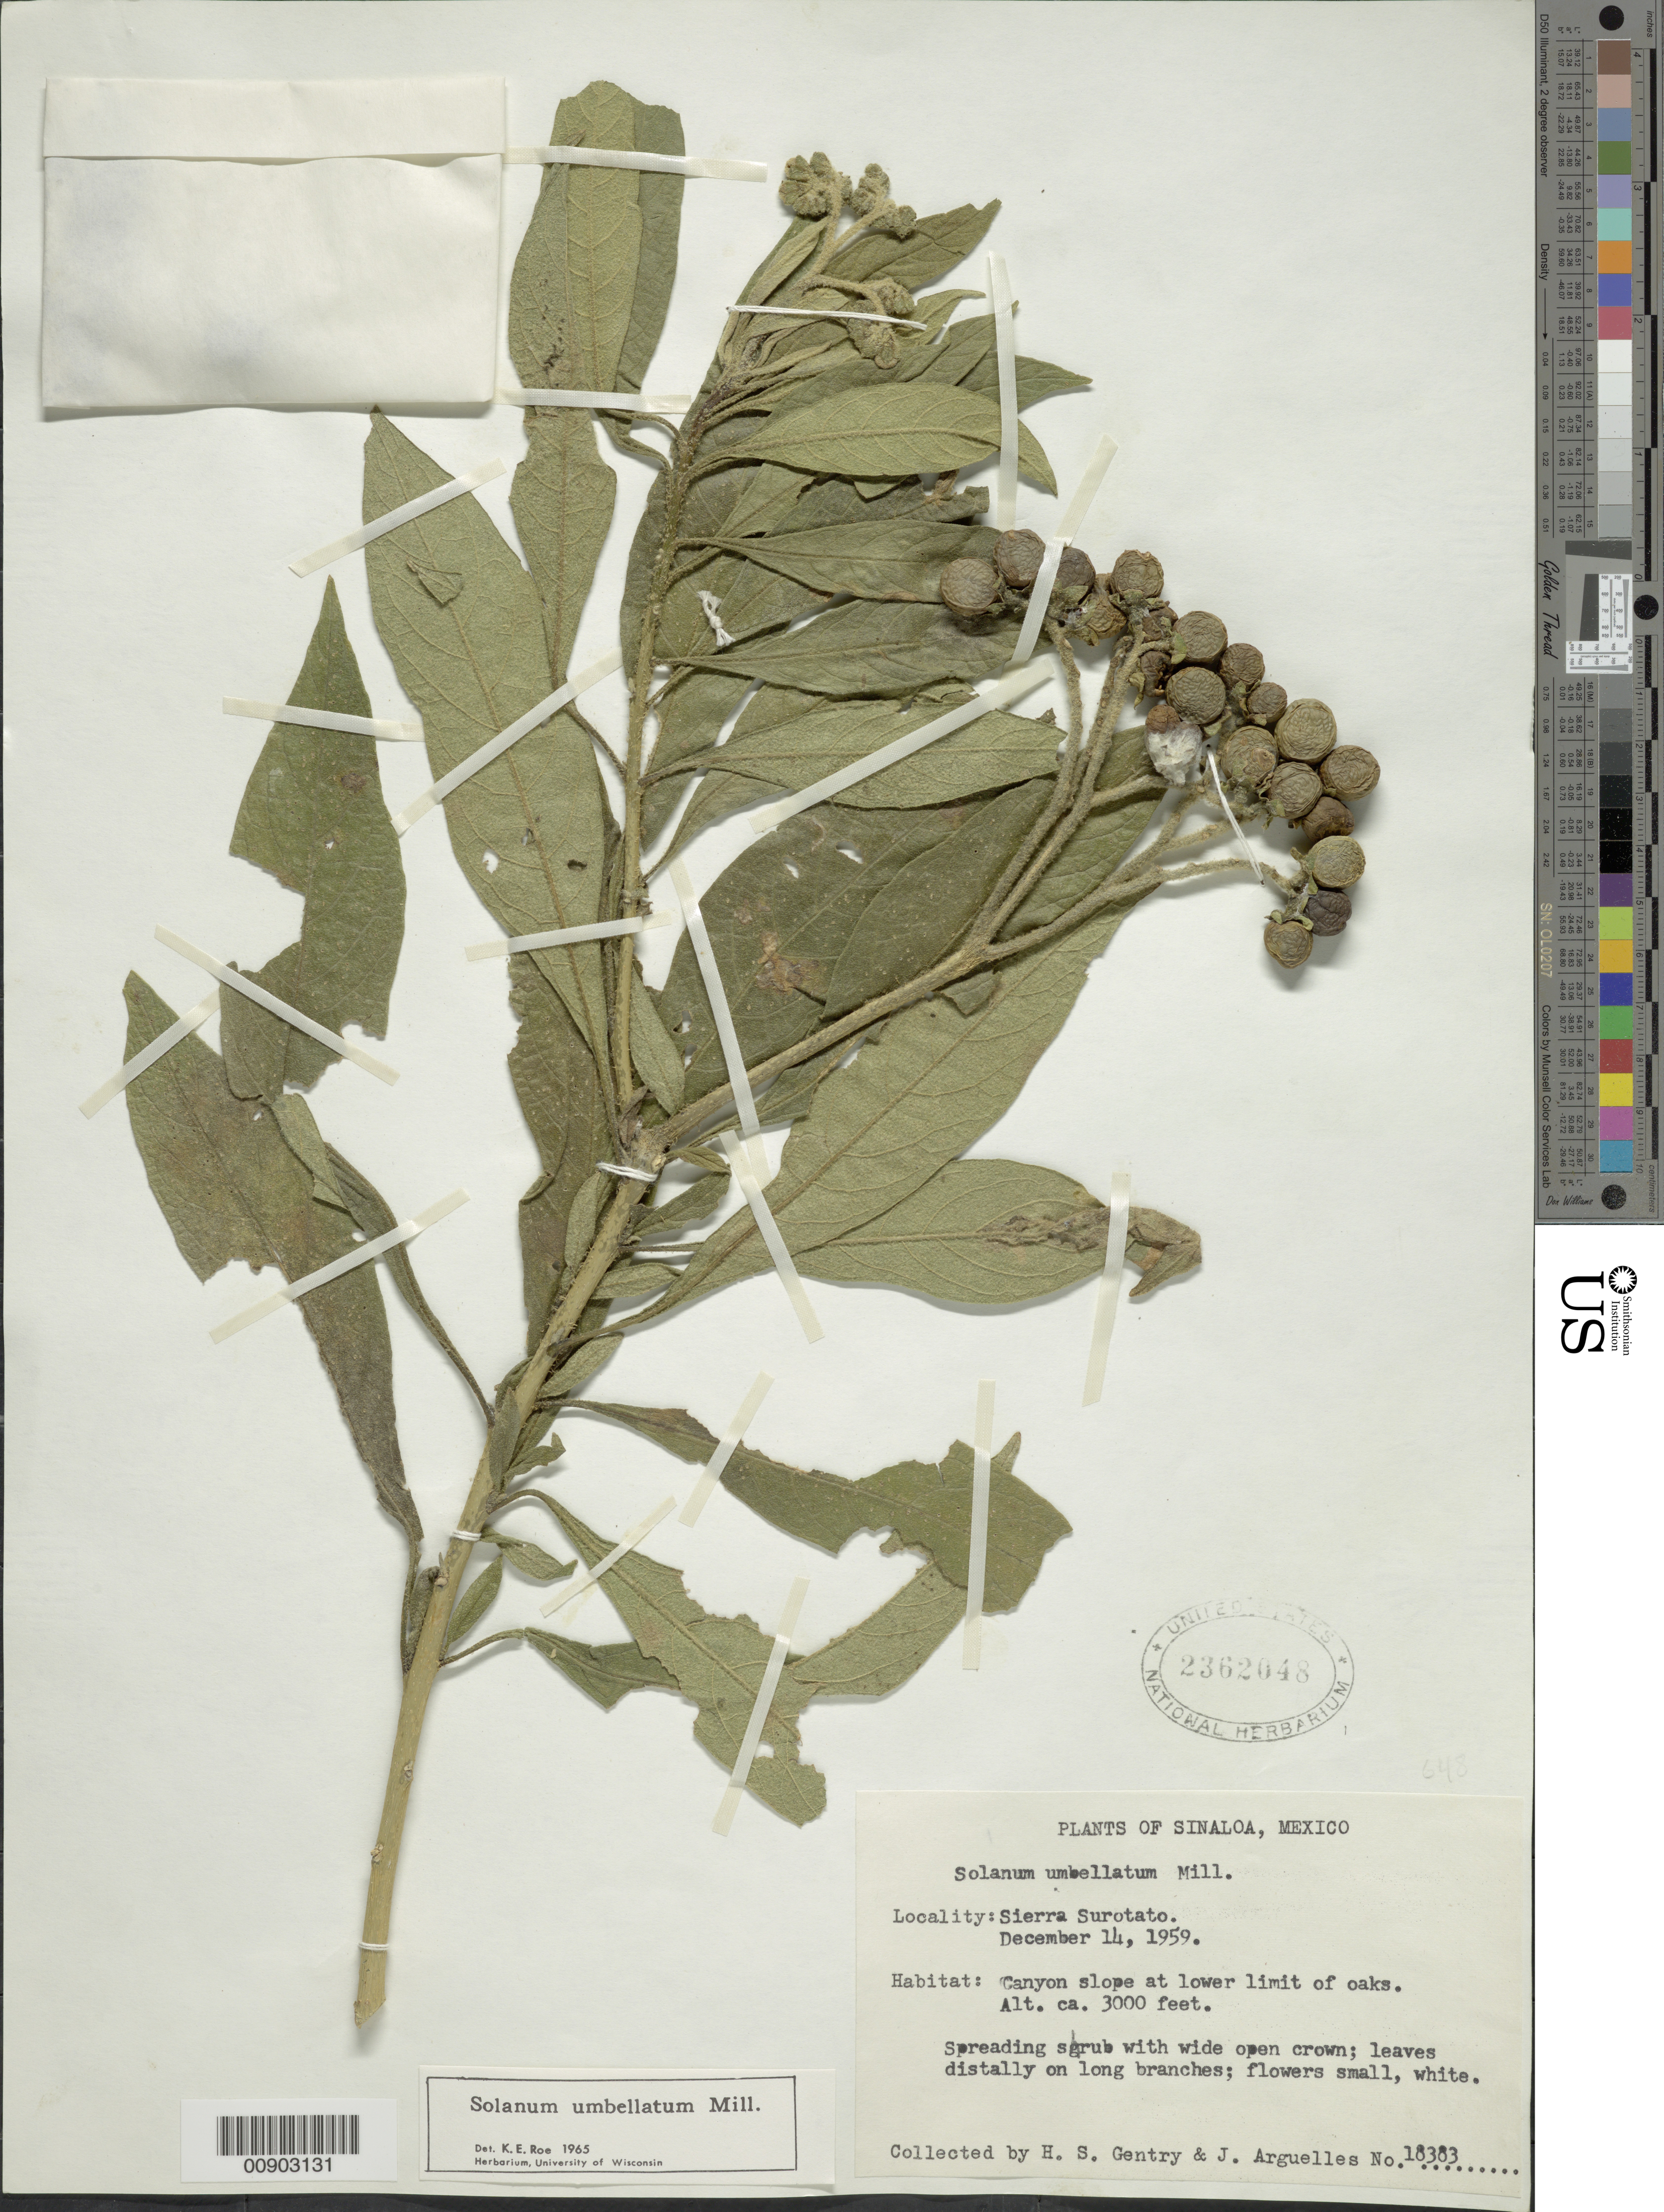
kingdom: Plantae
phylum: Tracheophyta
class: Magnoliopsida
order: Solanales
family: Solanaceae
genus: Solanum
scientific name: Solanum umbellatum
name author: Mill.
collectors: H. S. Gentry & J. Arguelles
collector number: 18383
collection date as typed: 14 Dec 1959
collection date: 1959-12-14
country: Mexico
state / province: Sinaloa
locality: Sierra Surotato, Sinaloa.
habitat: Canyon slope at lower limit of oaks.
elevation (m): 914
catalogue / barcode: US 2362048